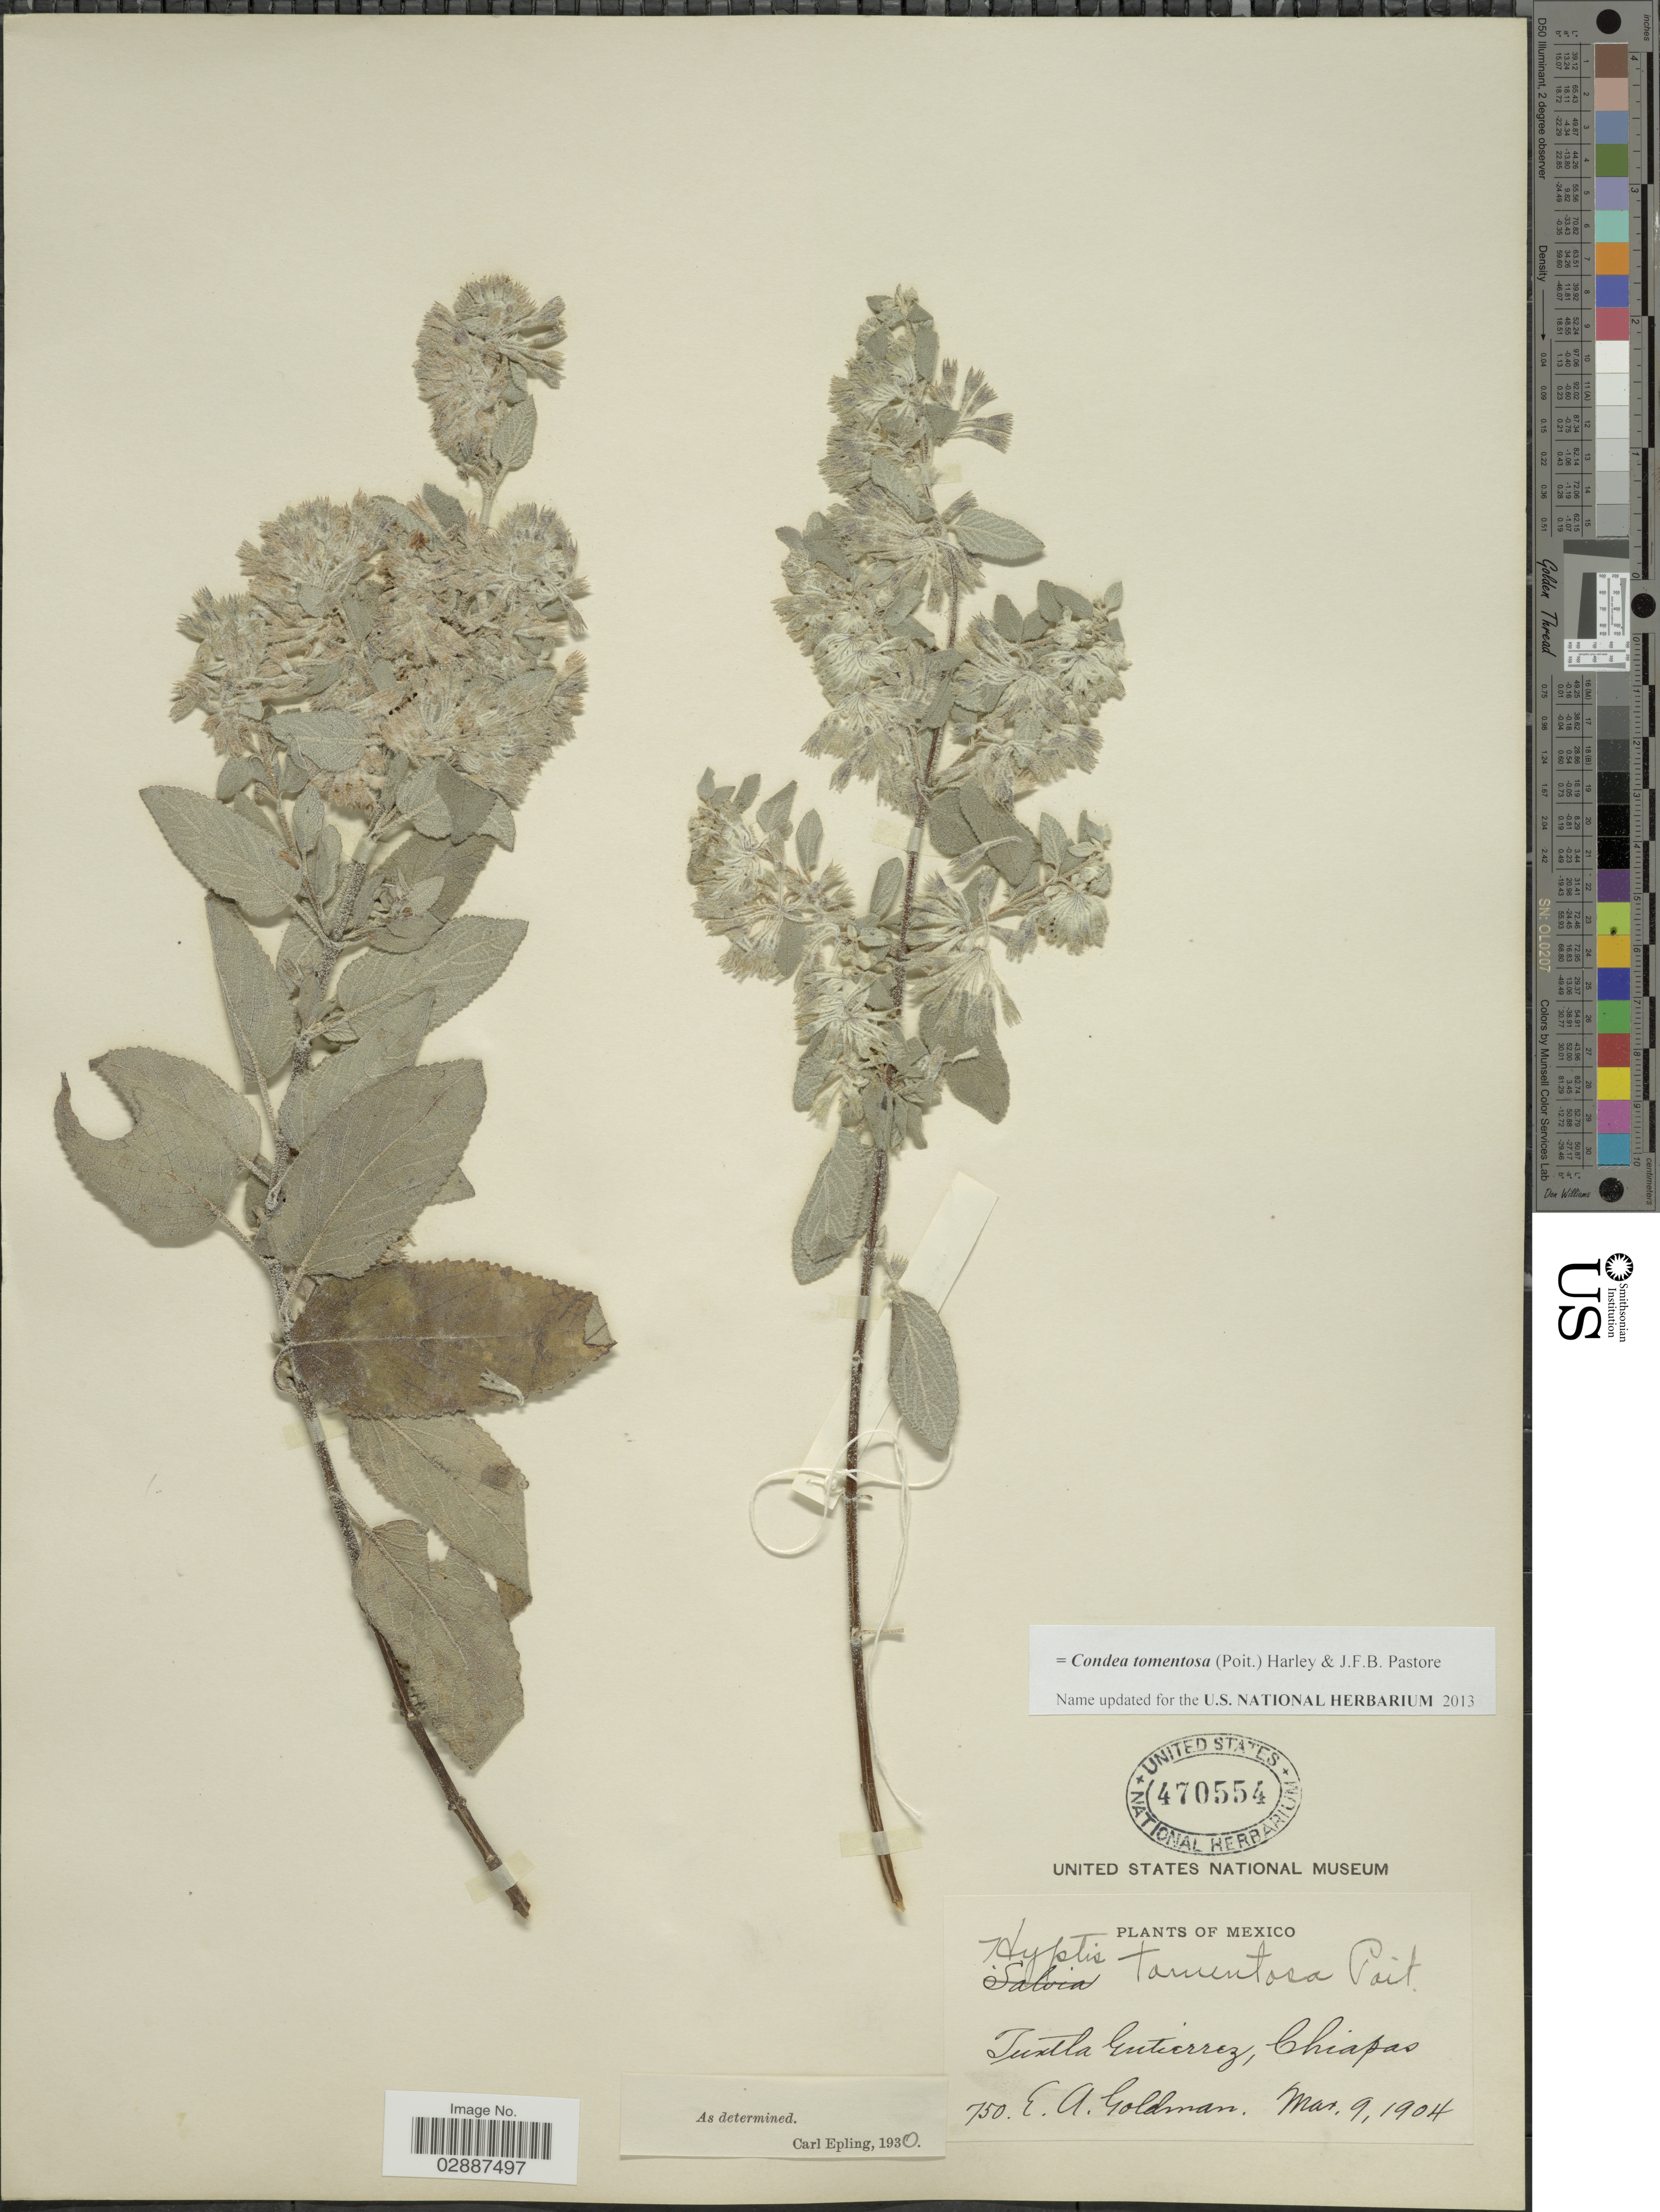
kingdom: Plantae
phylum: Tracheophyta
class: Magnoliopsida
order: Lamiales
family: Lamiaceae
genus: Condea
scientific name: Condea tomentosa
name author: (Poit.) Harley & J.F.B. Pastore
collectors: E. A. Goldman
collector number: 750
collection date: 1904-03-09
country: Mexico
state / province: Chiapas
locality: Tuxtla Gutierrez.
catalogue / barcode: US 470554